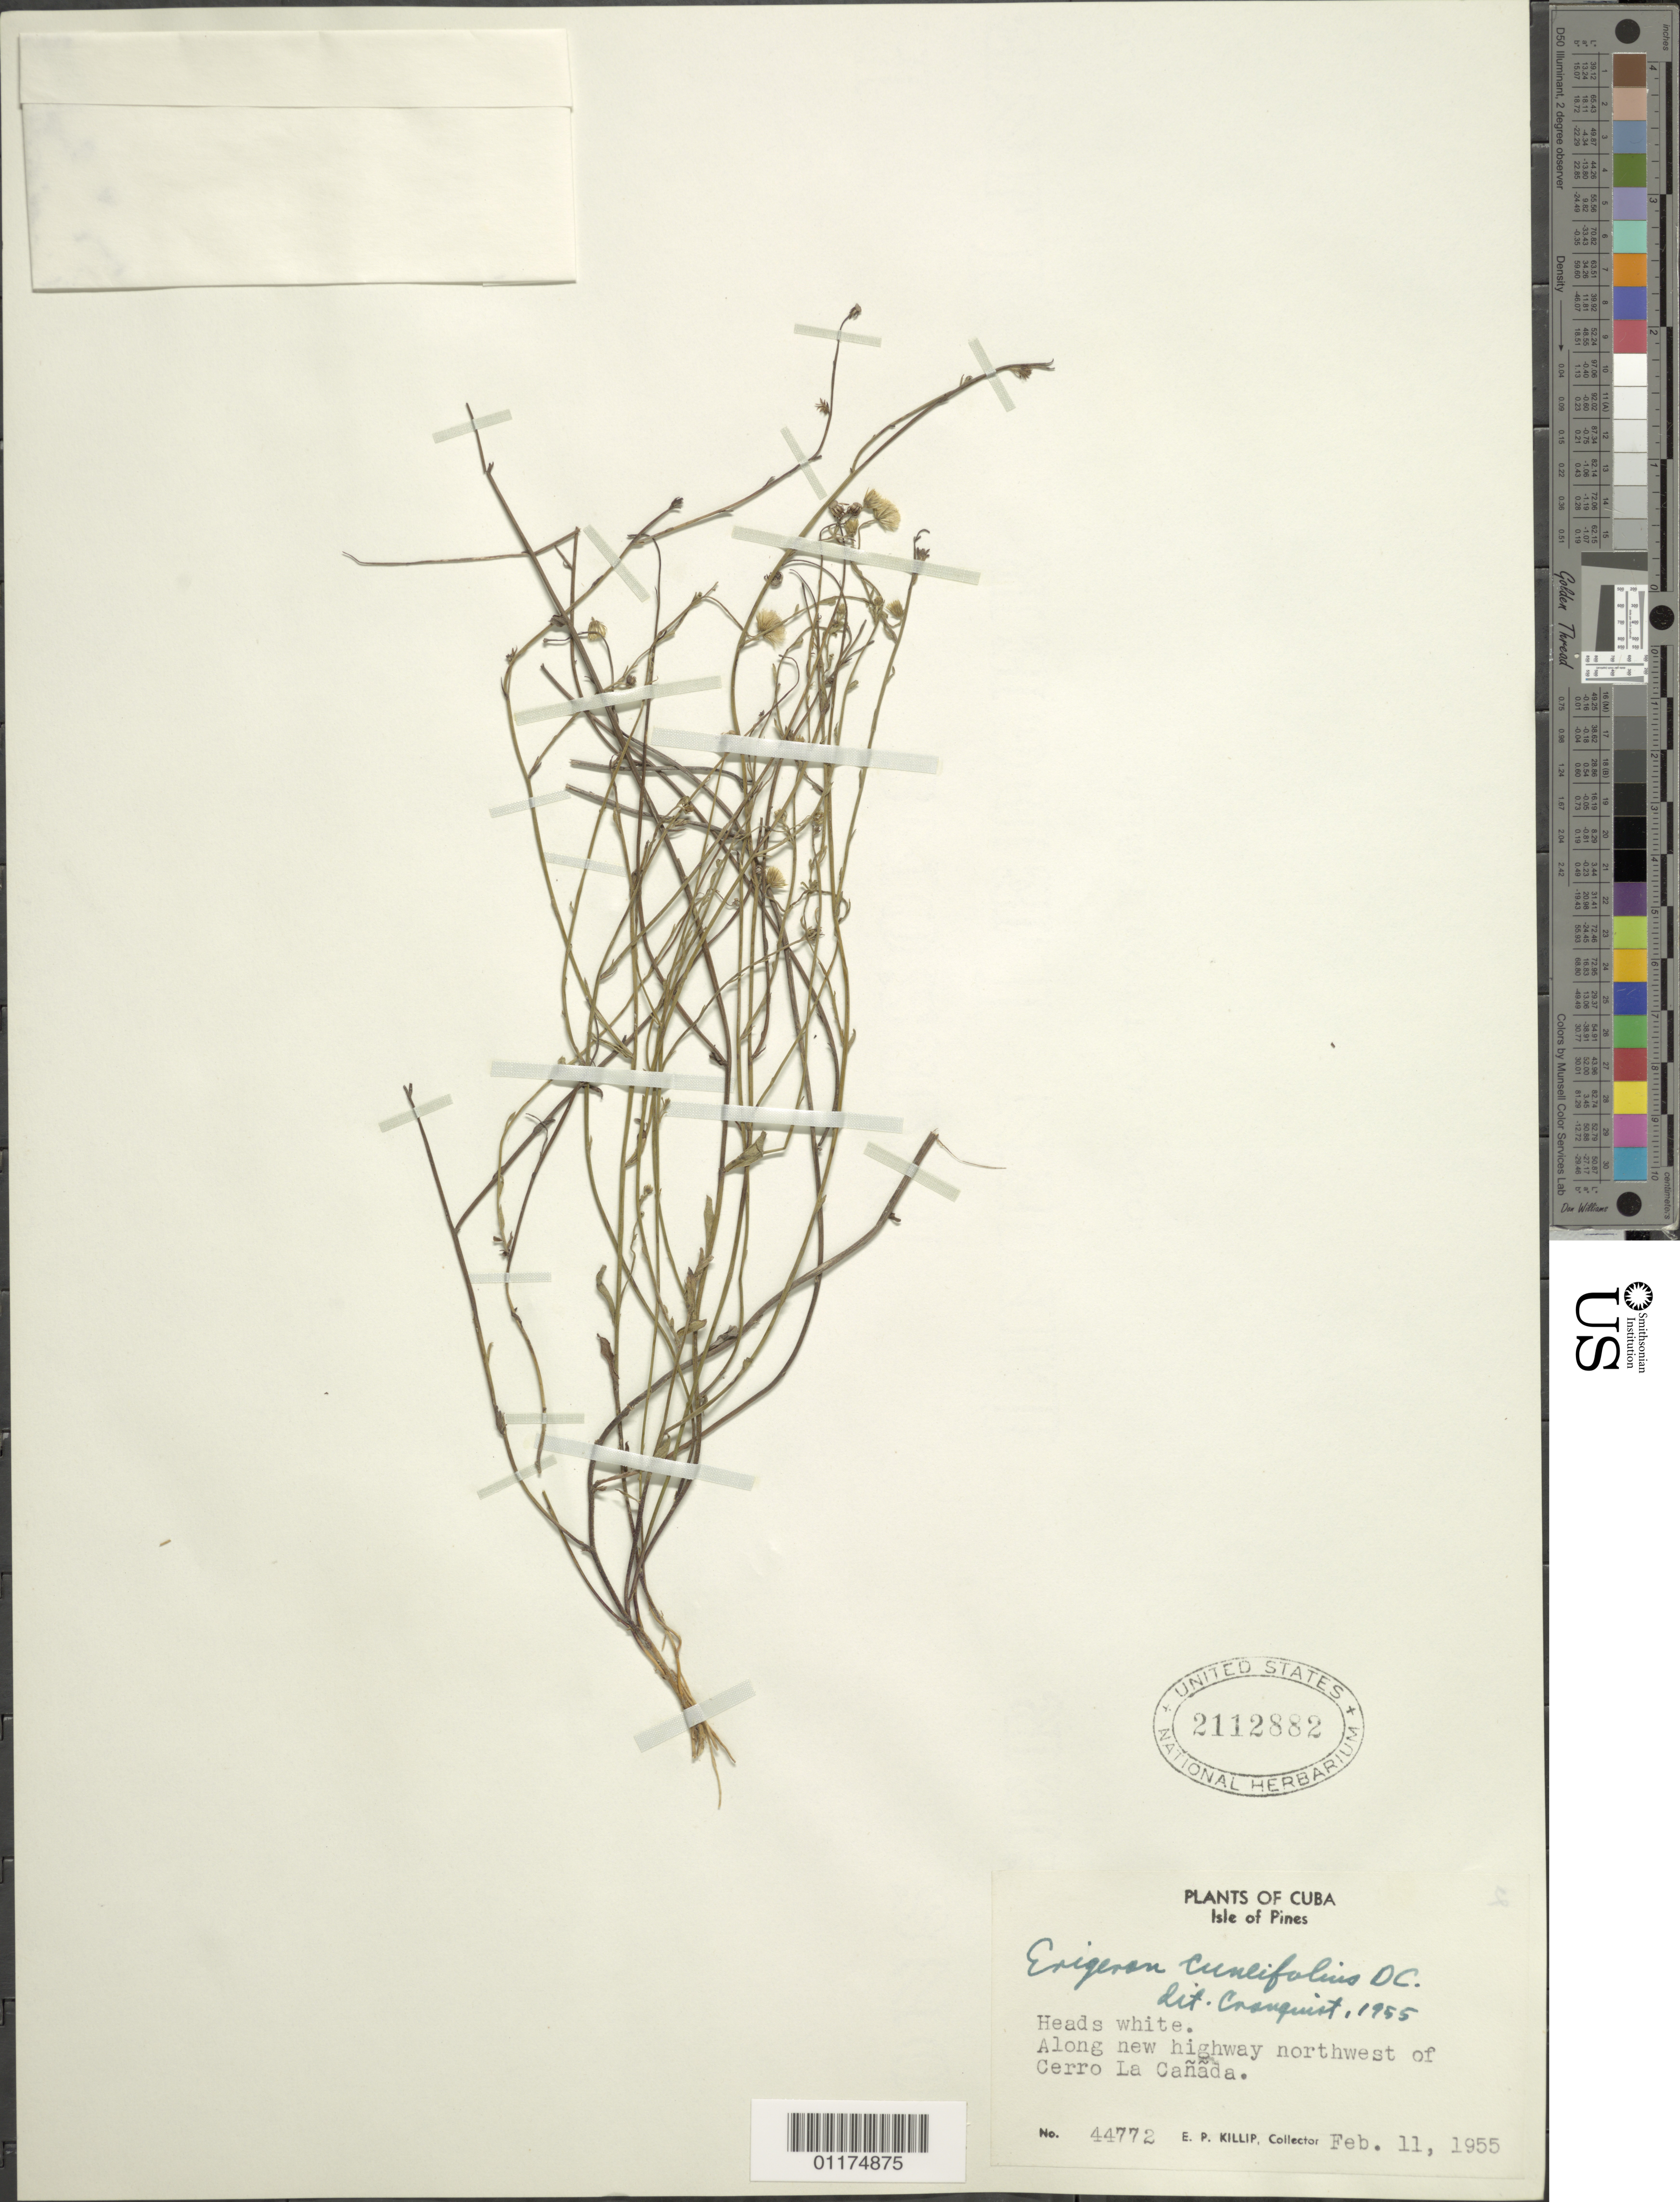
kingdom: Plantae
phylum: Tracheophyta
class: Magnoliopsida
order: Asterales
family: Asteraceae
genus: Erigeron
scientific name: Erigeron cuneifolius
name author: DC.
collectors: E. P. Killip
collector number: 44772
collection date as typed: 11 Feb 1955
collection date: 1955-02-11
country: Cuba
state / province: Isla de la Juventud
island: Isla de la Juventud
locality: Along new highway northwest of Cerro La Canada.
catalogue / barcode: US 2112882